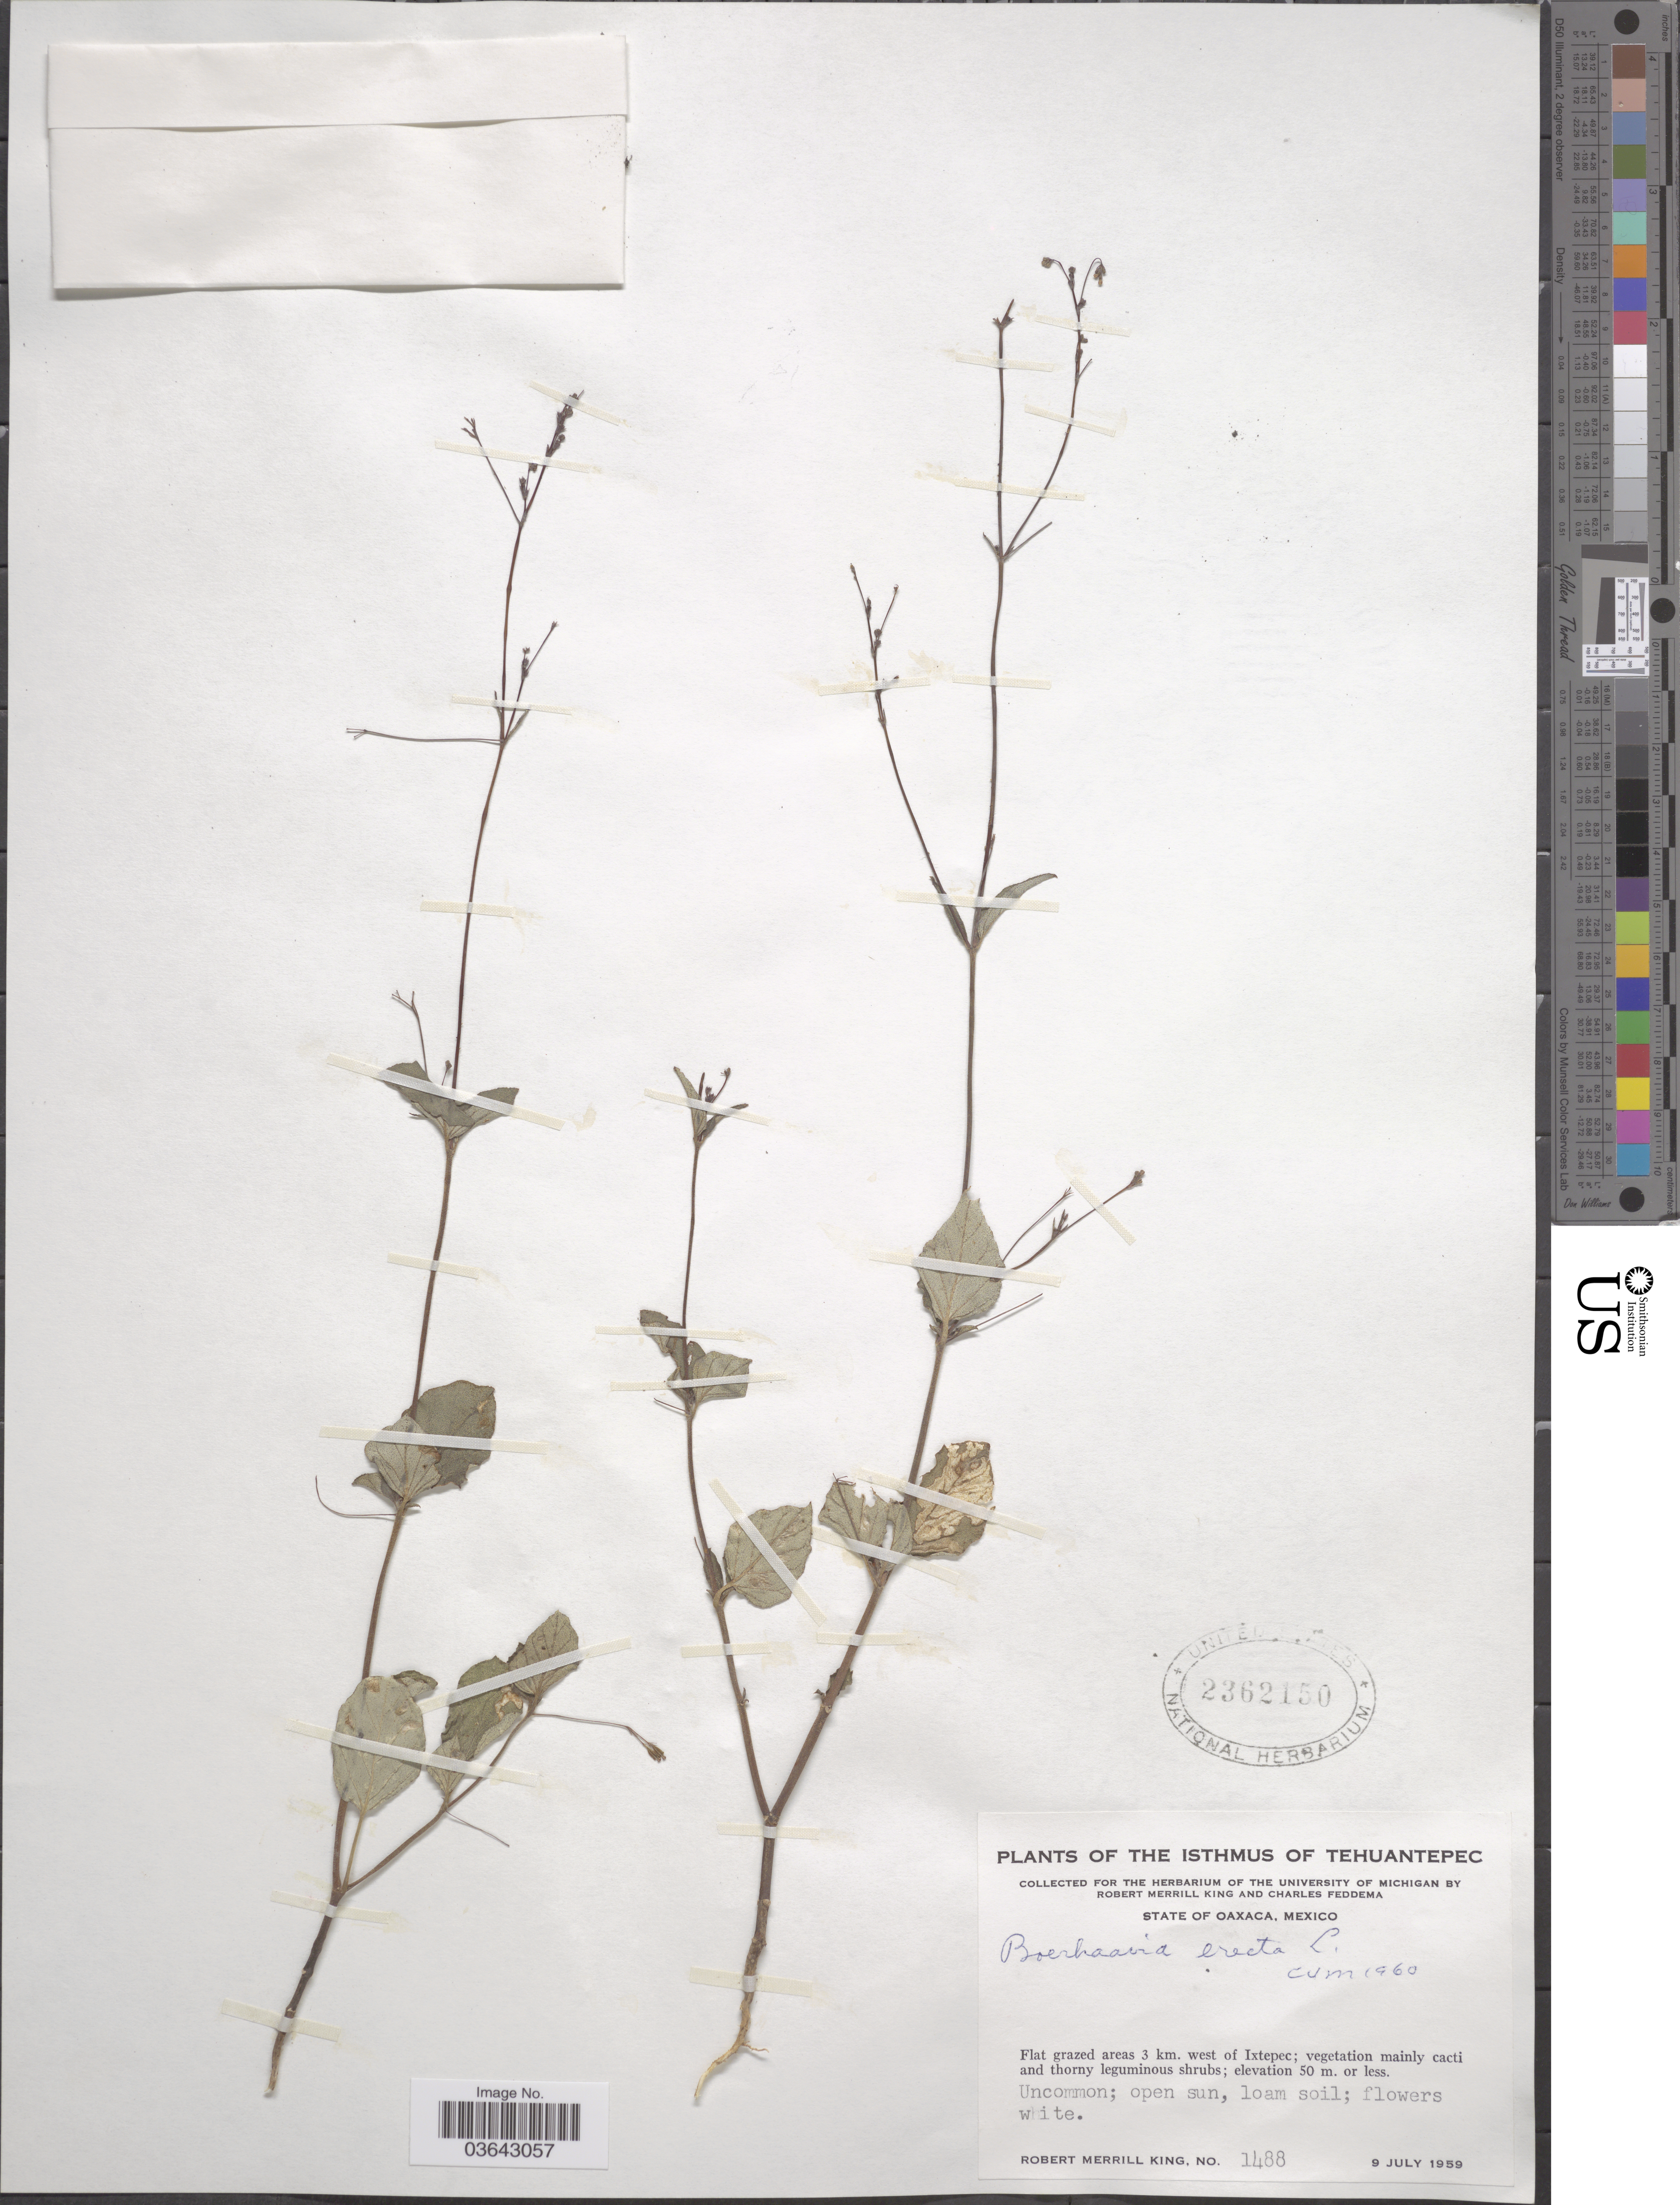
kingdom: Plantae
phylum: Tracheophyta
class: Magnoliopsida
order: Caryophyllales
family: Nyctaginaceae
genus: Boerhavia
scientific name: Boerhavia erecta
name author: L.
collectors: R. M. King & C. Feddema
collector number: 1488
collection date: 1959-07-09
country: Mexico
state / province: Oaxaca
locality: The Isthmus of Tehuantepec. Flat grazed areas 3 km. west of Ixtepec.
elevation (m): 50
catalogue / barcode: US 2362150